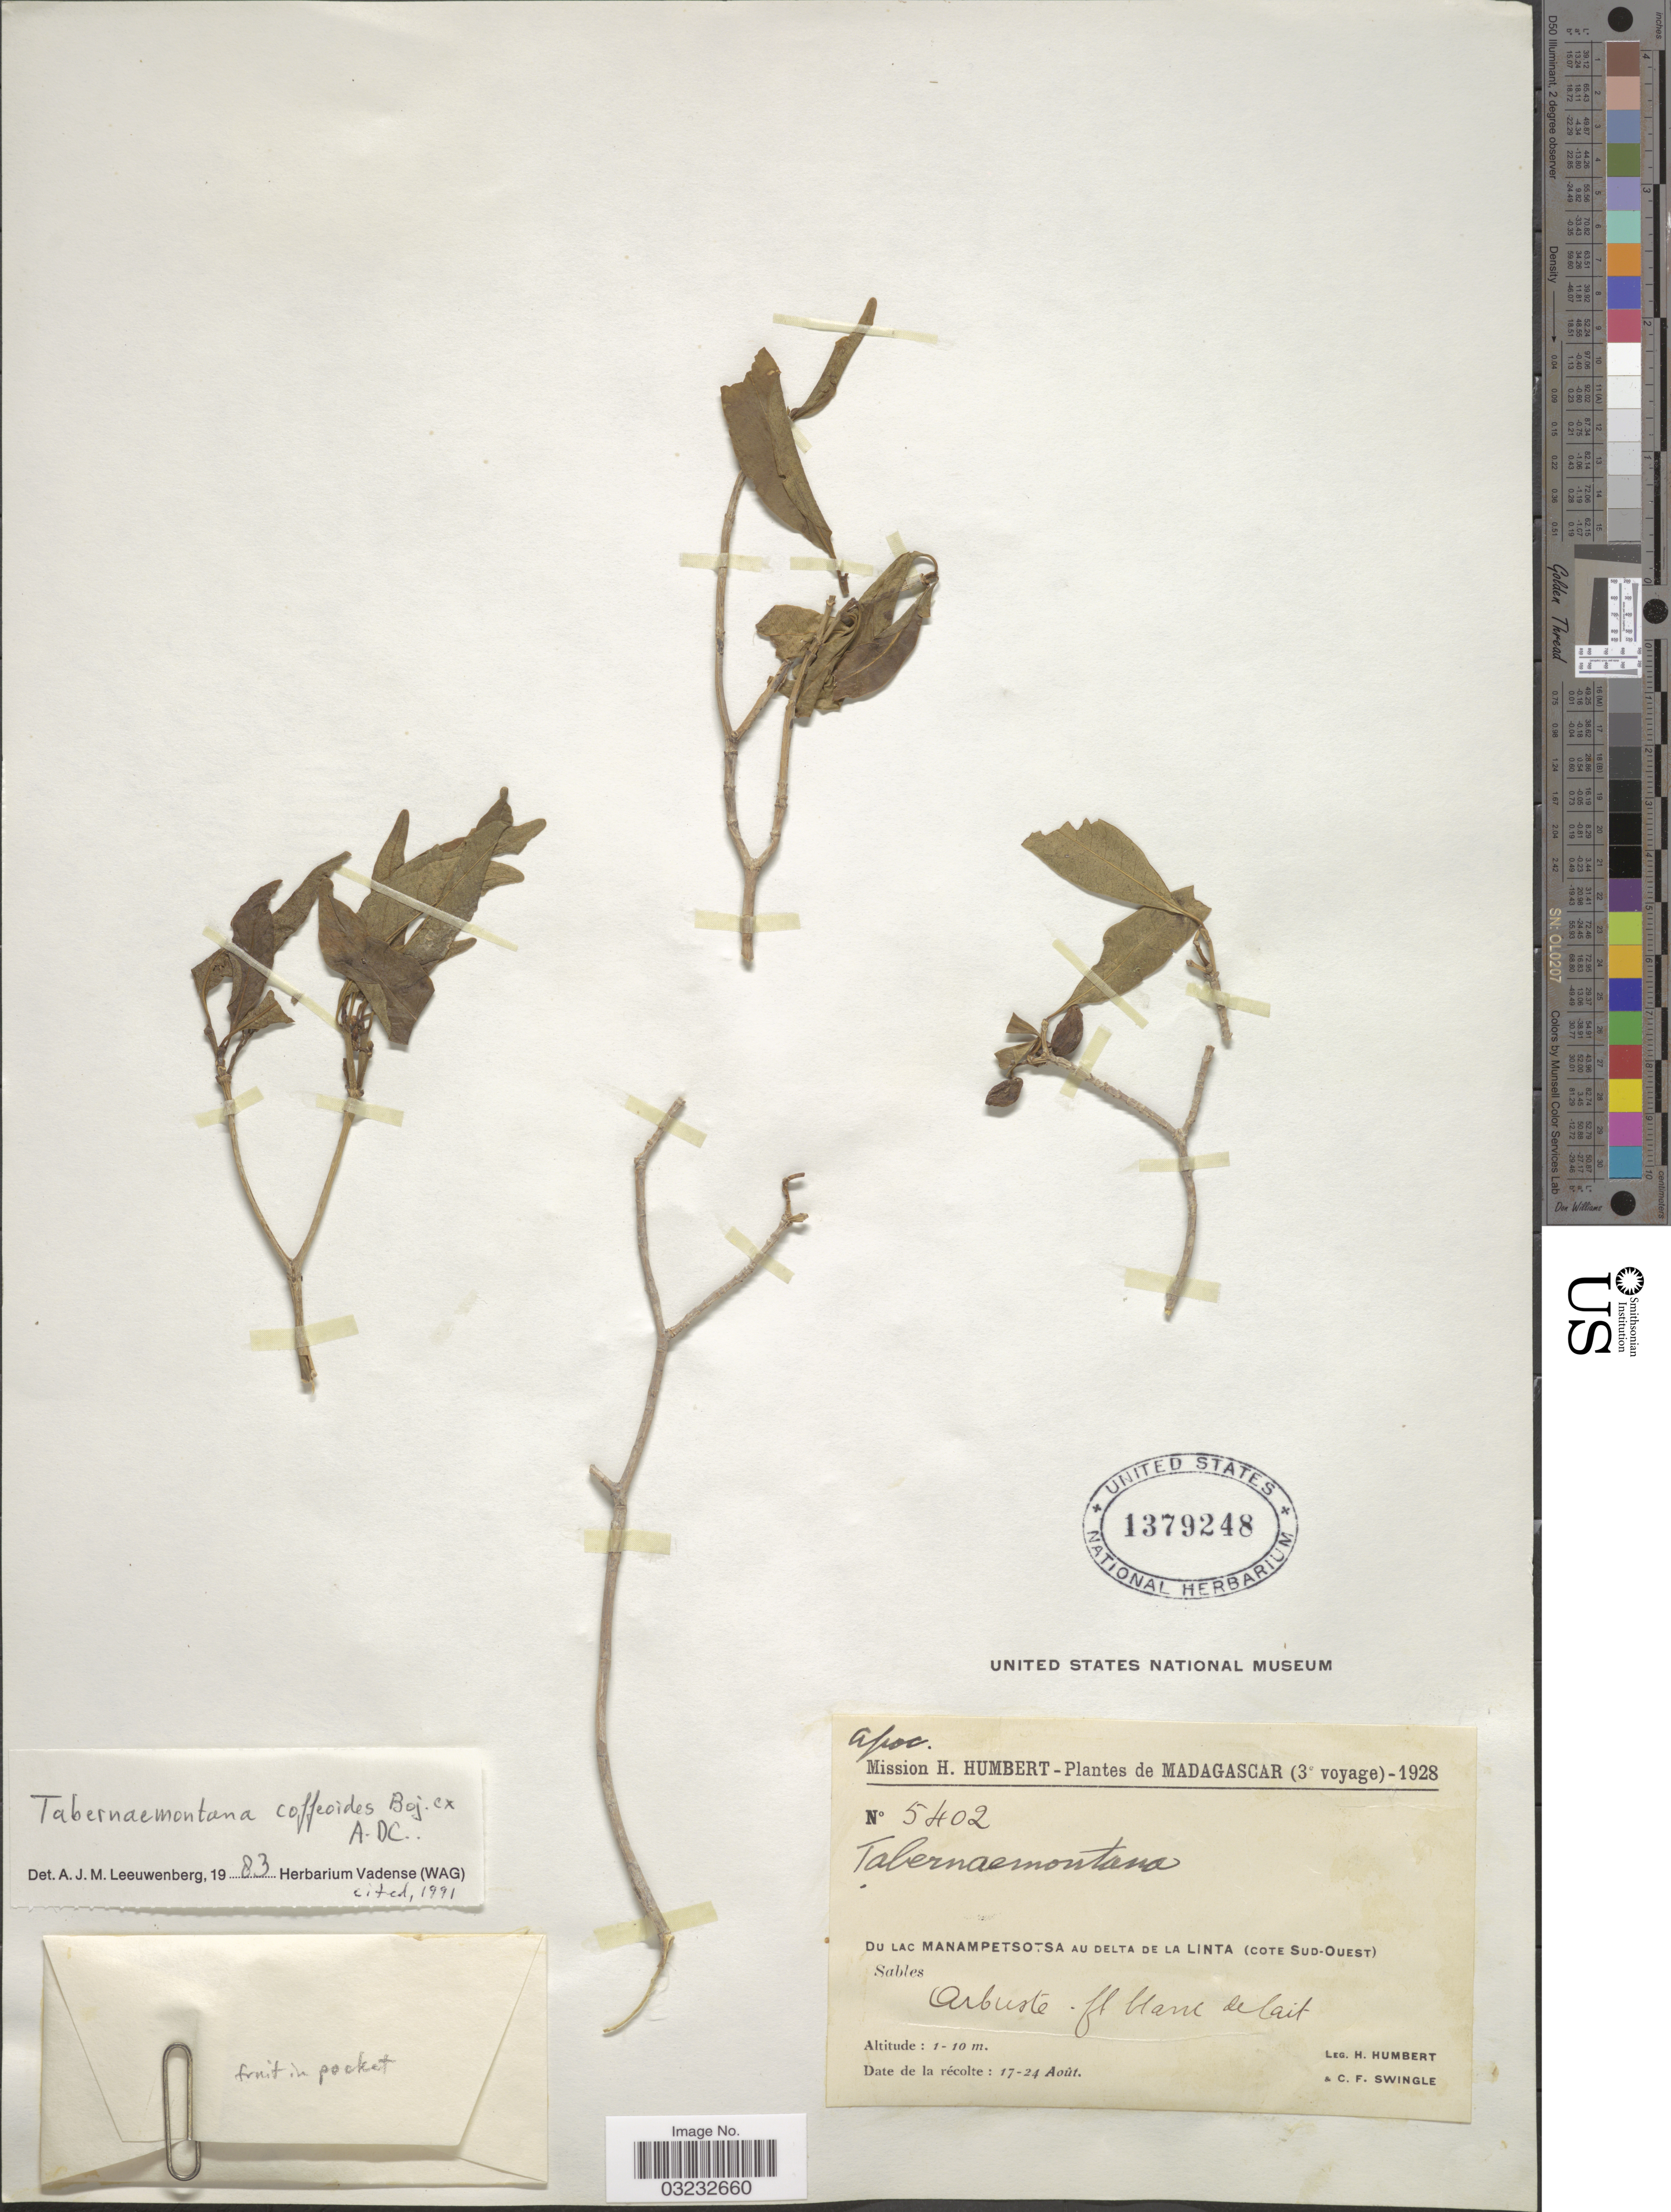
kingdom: Plantae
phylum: Tracheophyta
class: Magnoliopsida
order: Gentianales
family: Apocynaceae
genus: Tabernaemontana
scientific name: Tabernaemontana coffeoides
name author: Bojer ex A. DC.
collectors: H. Humbert & C. Swingle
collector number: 5402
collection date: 1928-08-17/1928-08-24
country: Madagascar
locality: Du lac Manampetsotsa au delta de la Linta (cote Sud-Ouest).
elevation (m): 1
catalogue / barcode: US 1379248